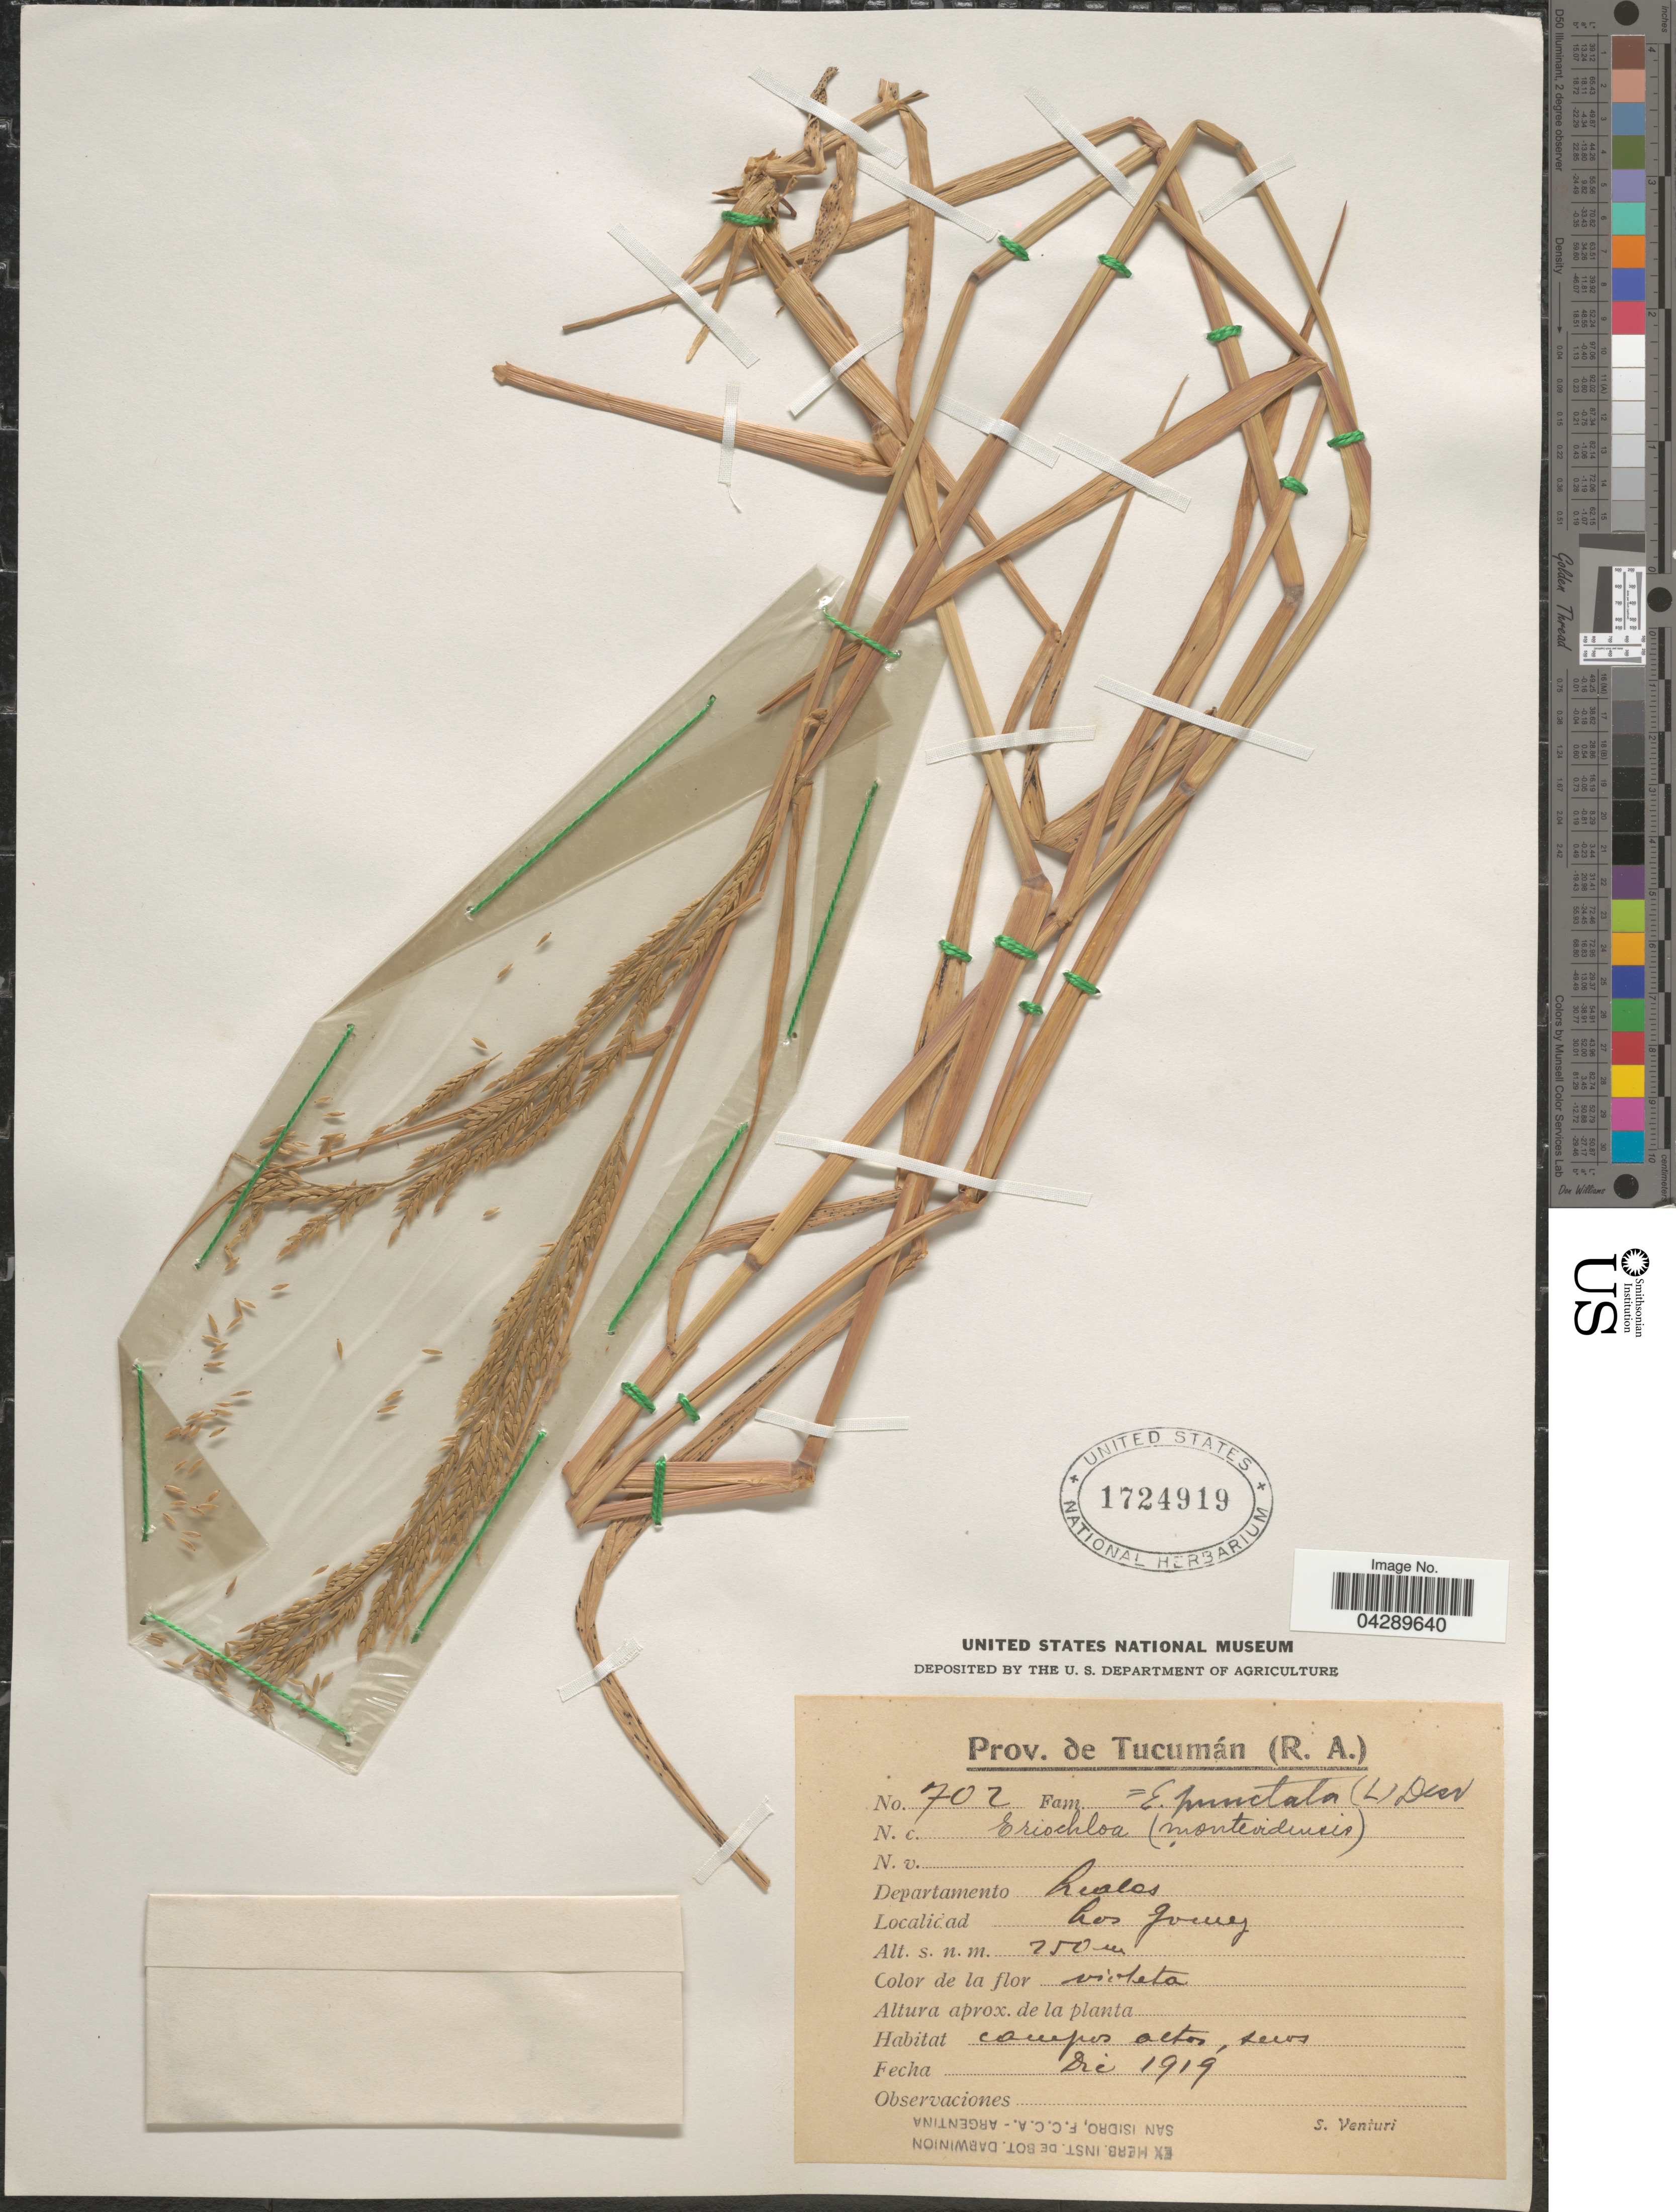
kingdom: Plantae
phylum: Tracheophyta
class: Liliopsida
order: Poales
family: Poaceae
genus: Eriochloa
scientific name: Eriochloa punctata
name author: (L.) Desv. ex Ham.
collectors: S. Venturi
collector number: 702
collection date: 1919-12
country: Argentina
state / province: Tucuman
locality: Departamento Leales. Los Gomez.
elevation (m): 750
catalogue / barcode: US 1724919